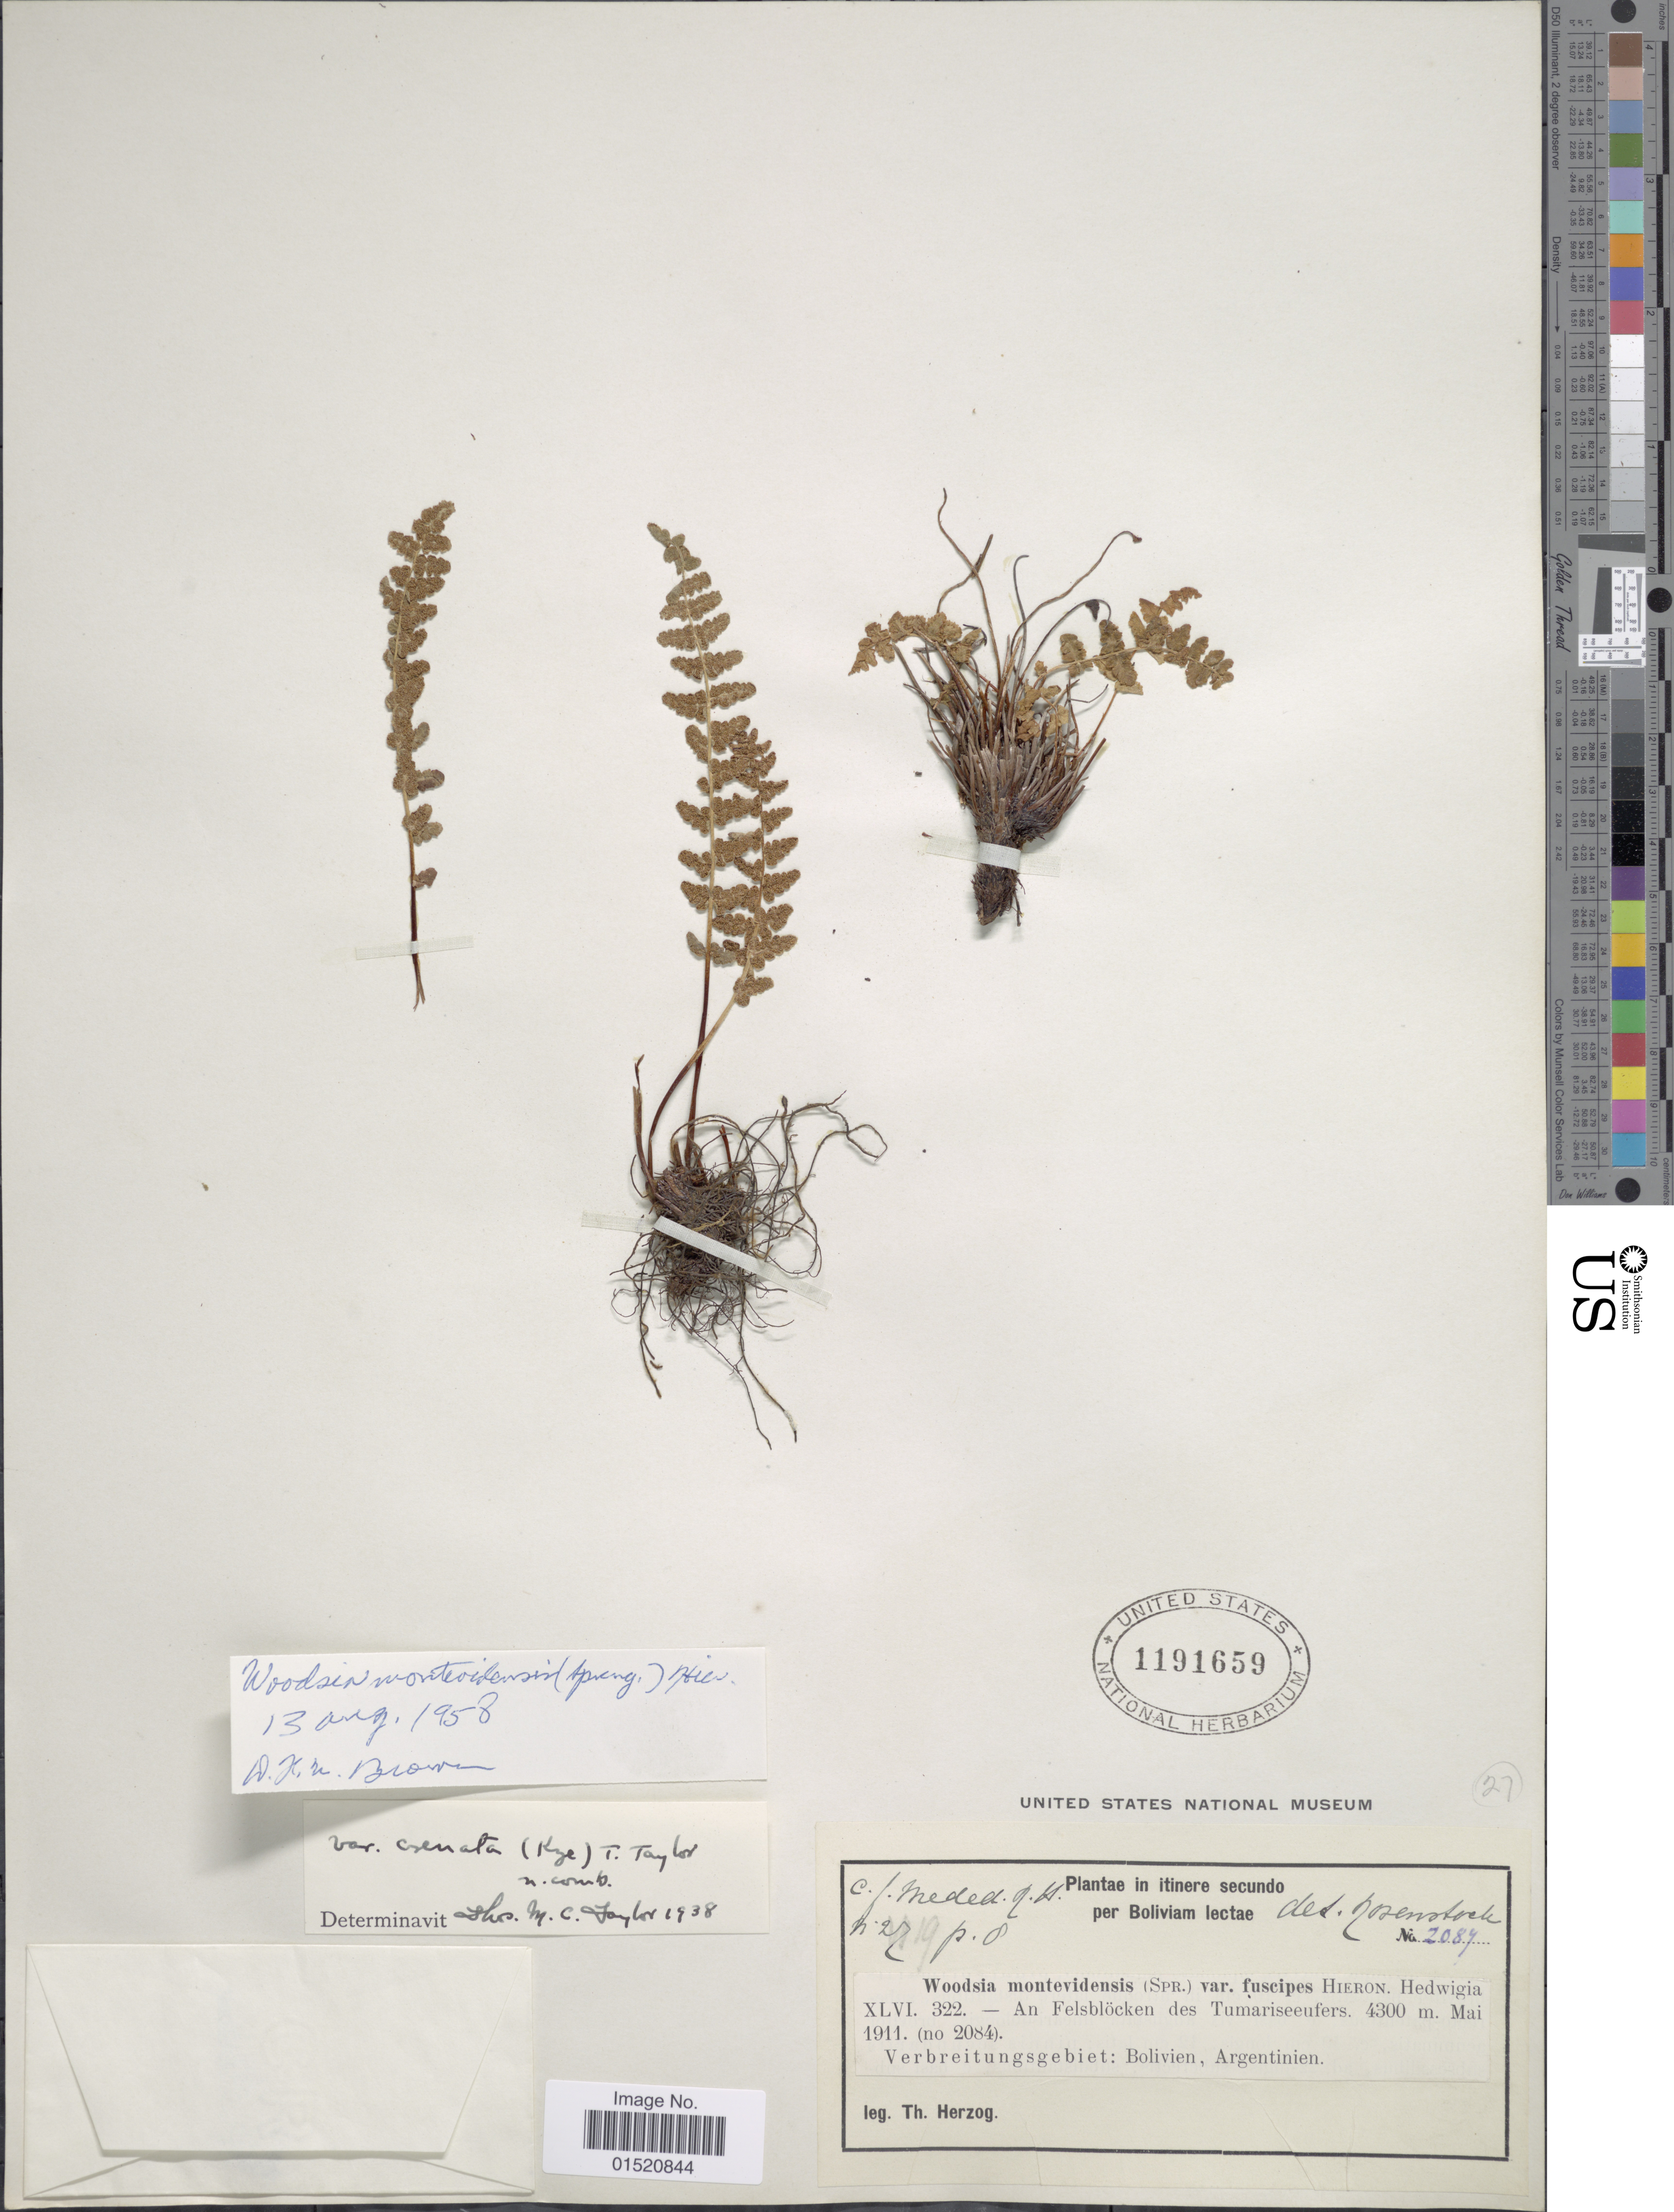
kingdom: Plantae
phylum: Tracheophyta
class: Polypodiopsida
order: Polypodiales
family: Woodsiaceae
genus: Woodsia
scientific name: Woodsia montevidensis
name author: (Spreng.) Hieron.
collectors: T. K. J. Herzog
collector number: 2084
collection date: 1911-05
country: Bolivia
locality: An Felsblöcken des Tumariseeufers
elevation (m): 4300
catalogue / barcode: US 1191659